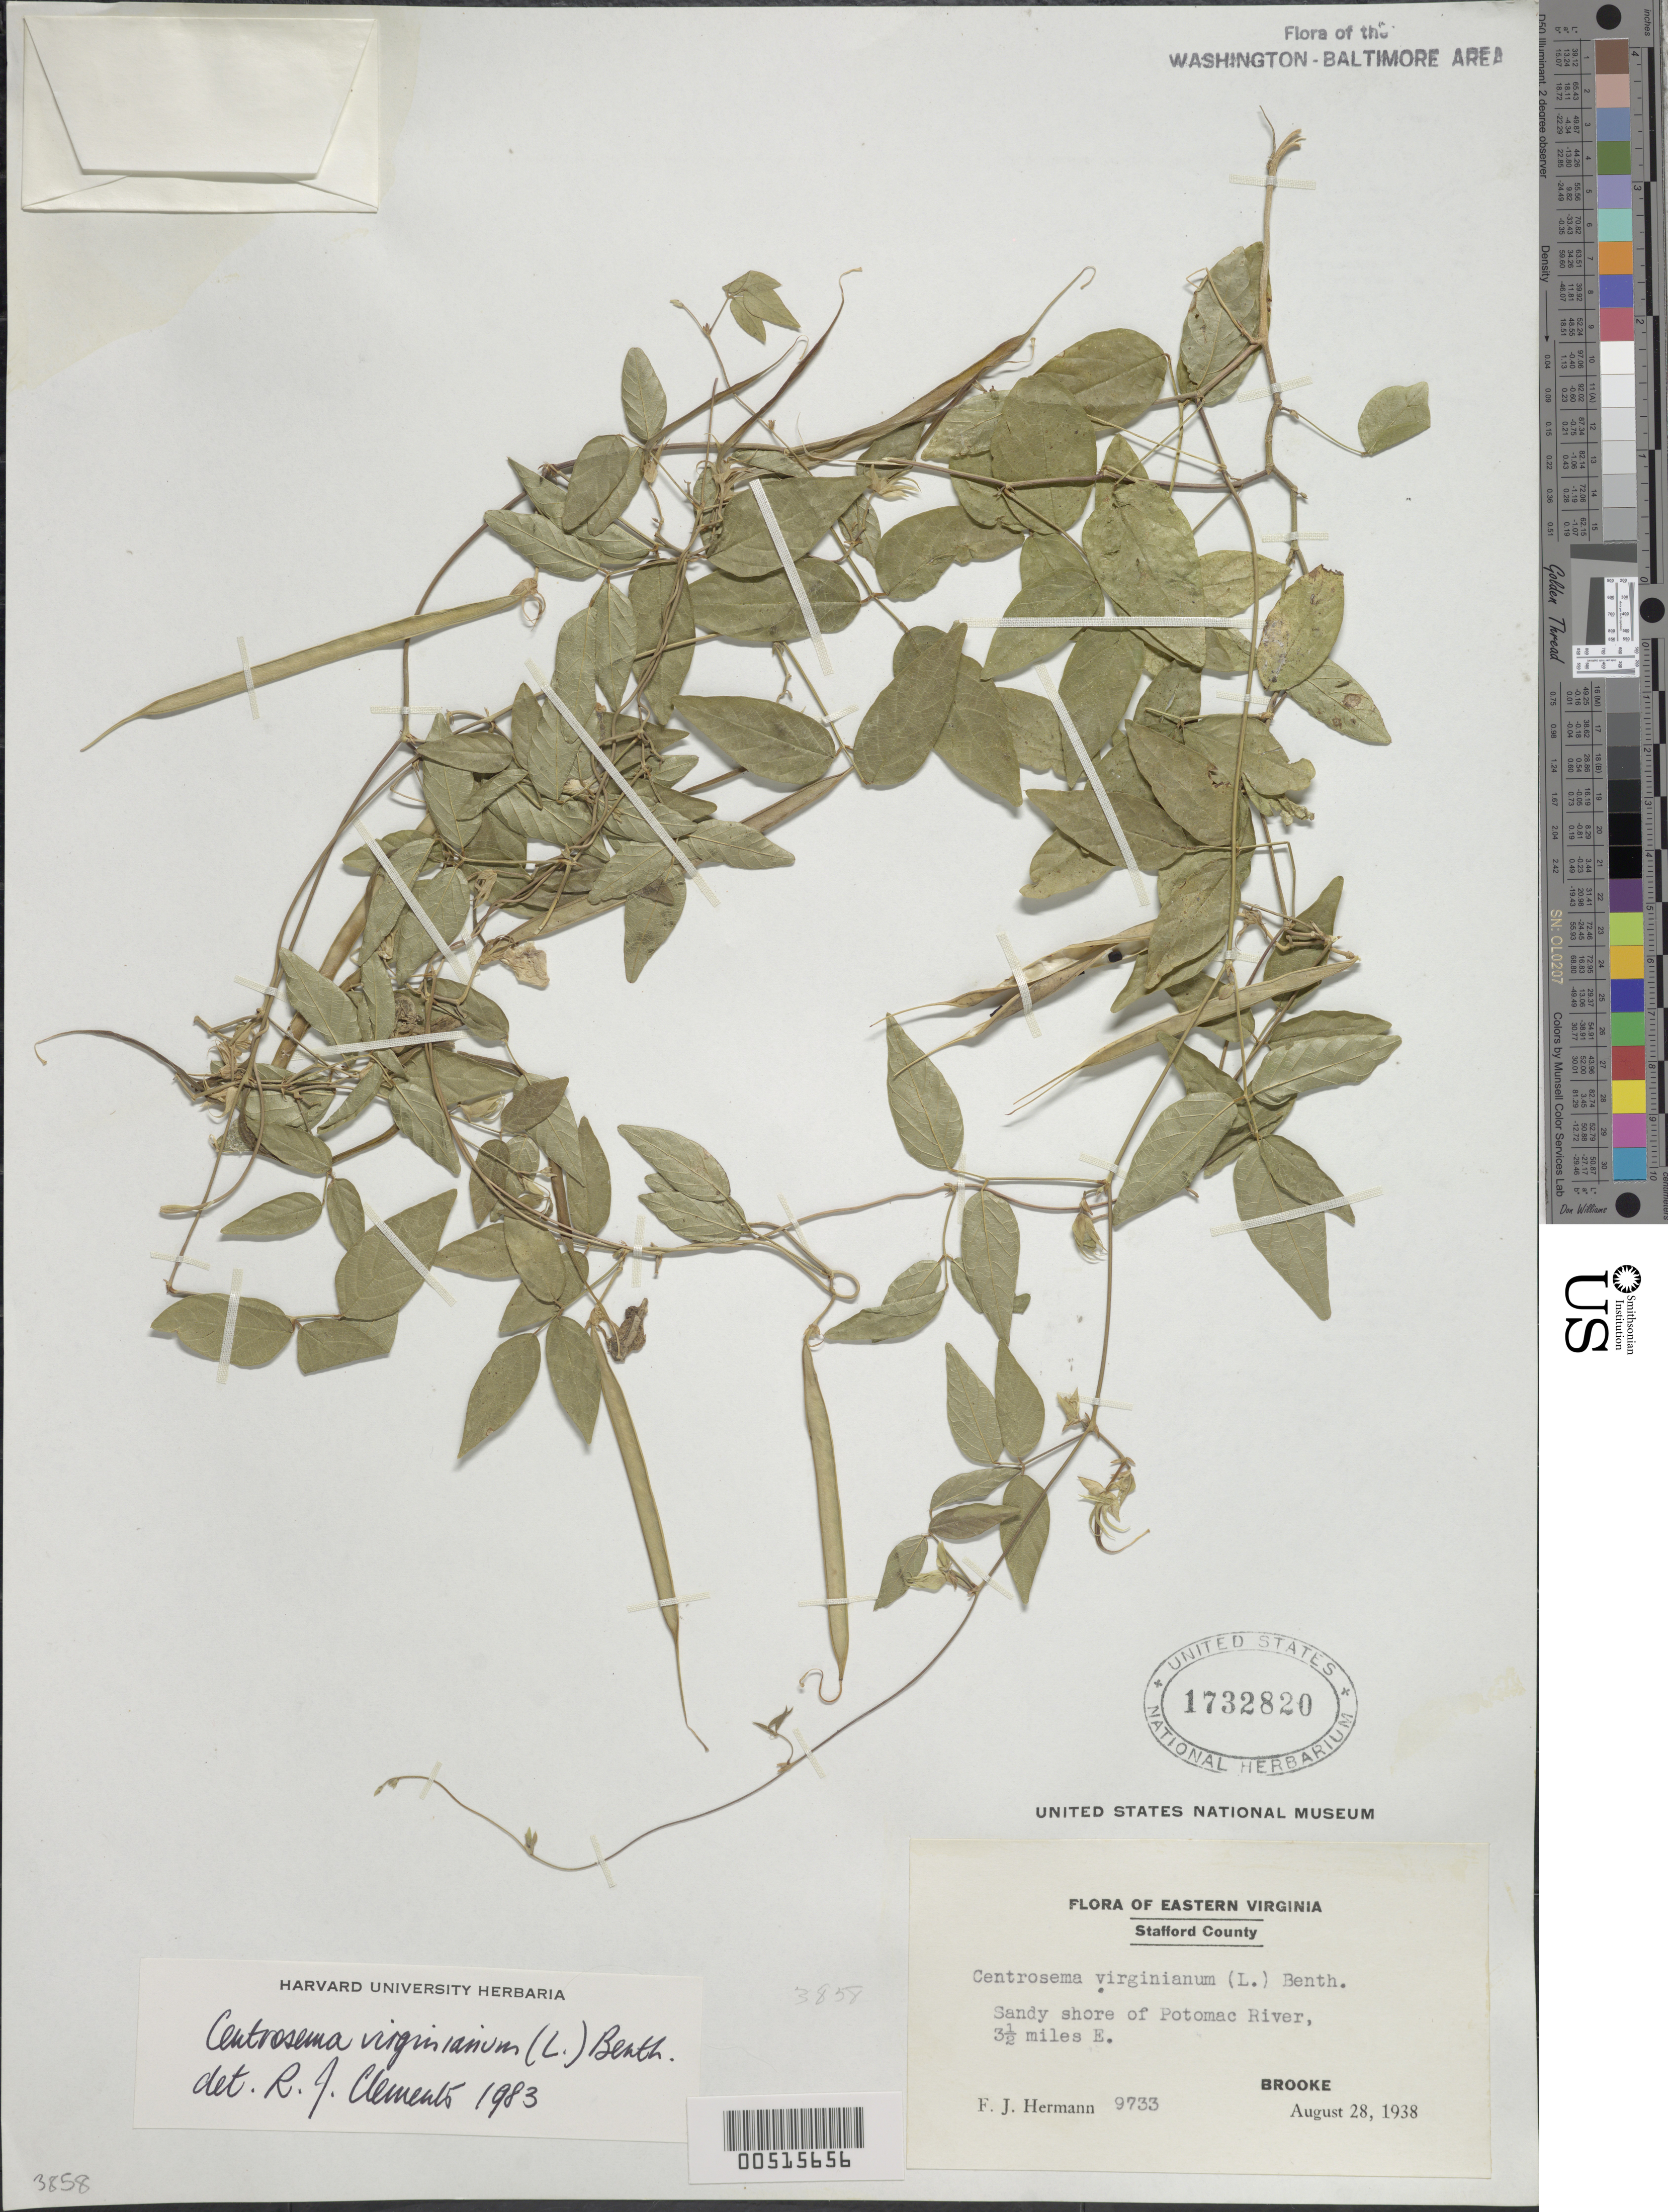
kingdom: Plantae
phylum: Tracheophyta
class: Magnoliopsida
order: Fabales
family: Fabaceae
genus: Centrosema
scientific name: Centrosema virginianum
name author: (L.) Benth.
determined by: Clements, R. J.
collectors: F. J. Hermann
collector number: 9733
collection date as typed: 28 Aug 1938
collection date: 1938-08-28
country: United States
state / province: Virginia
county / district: Stafford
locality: Brooke, 3.5 mi. N of, shore of Potomac River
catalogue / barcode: US 1732820